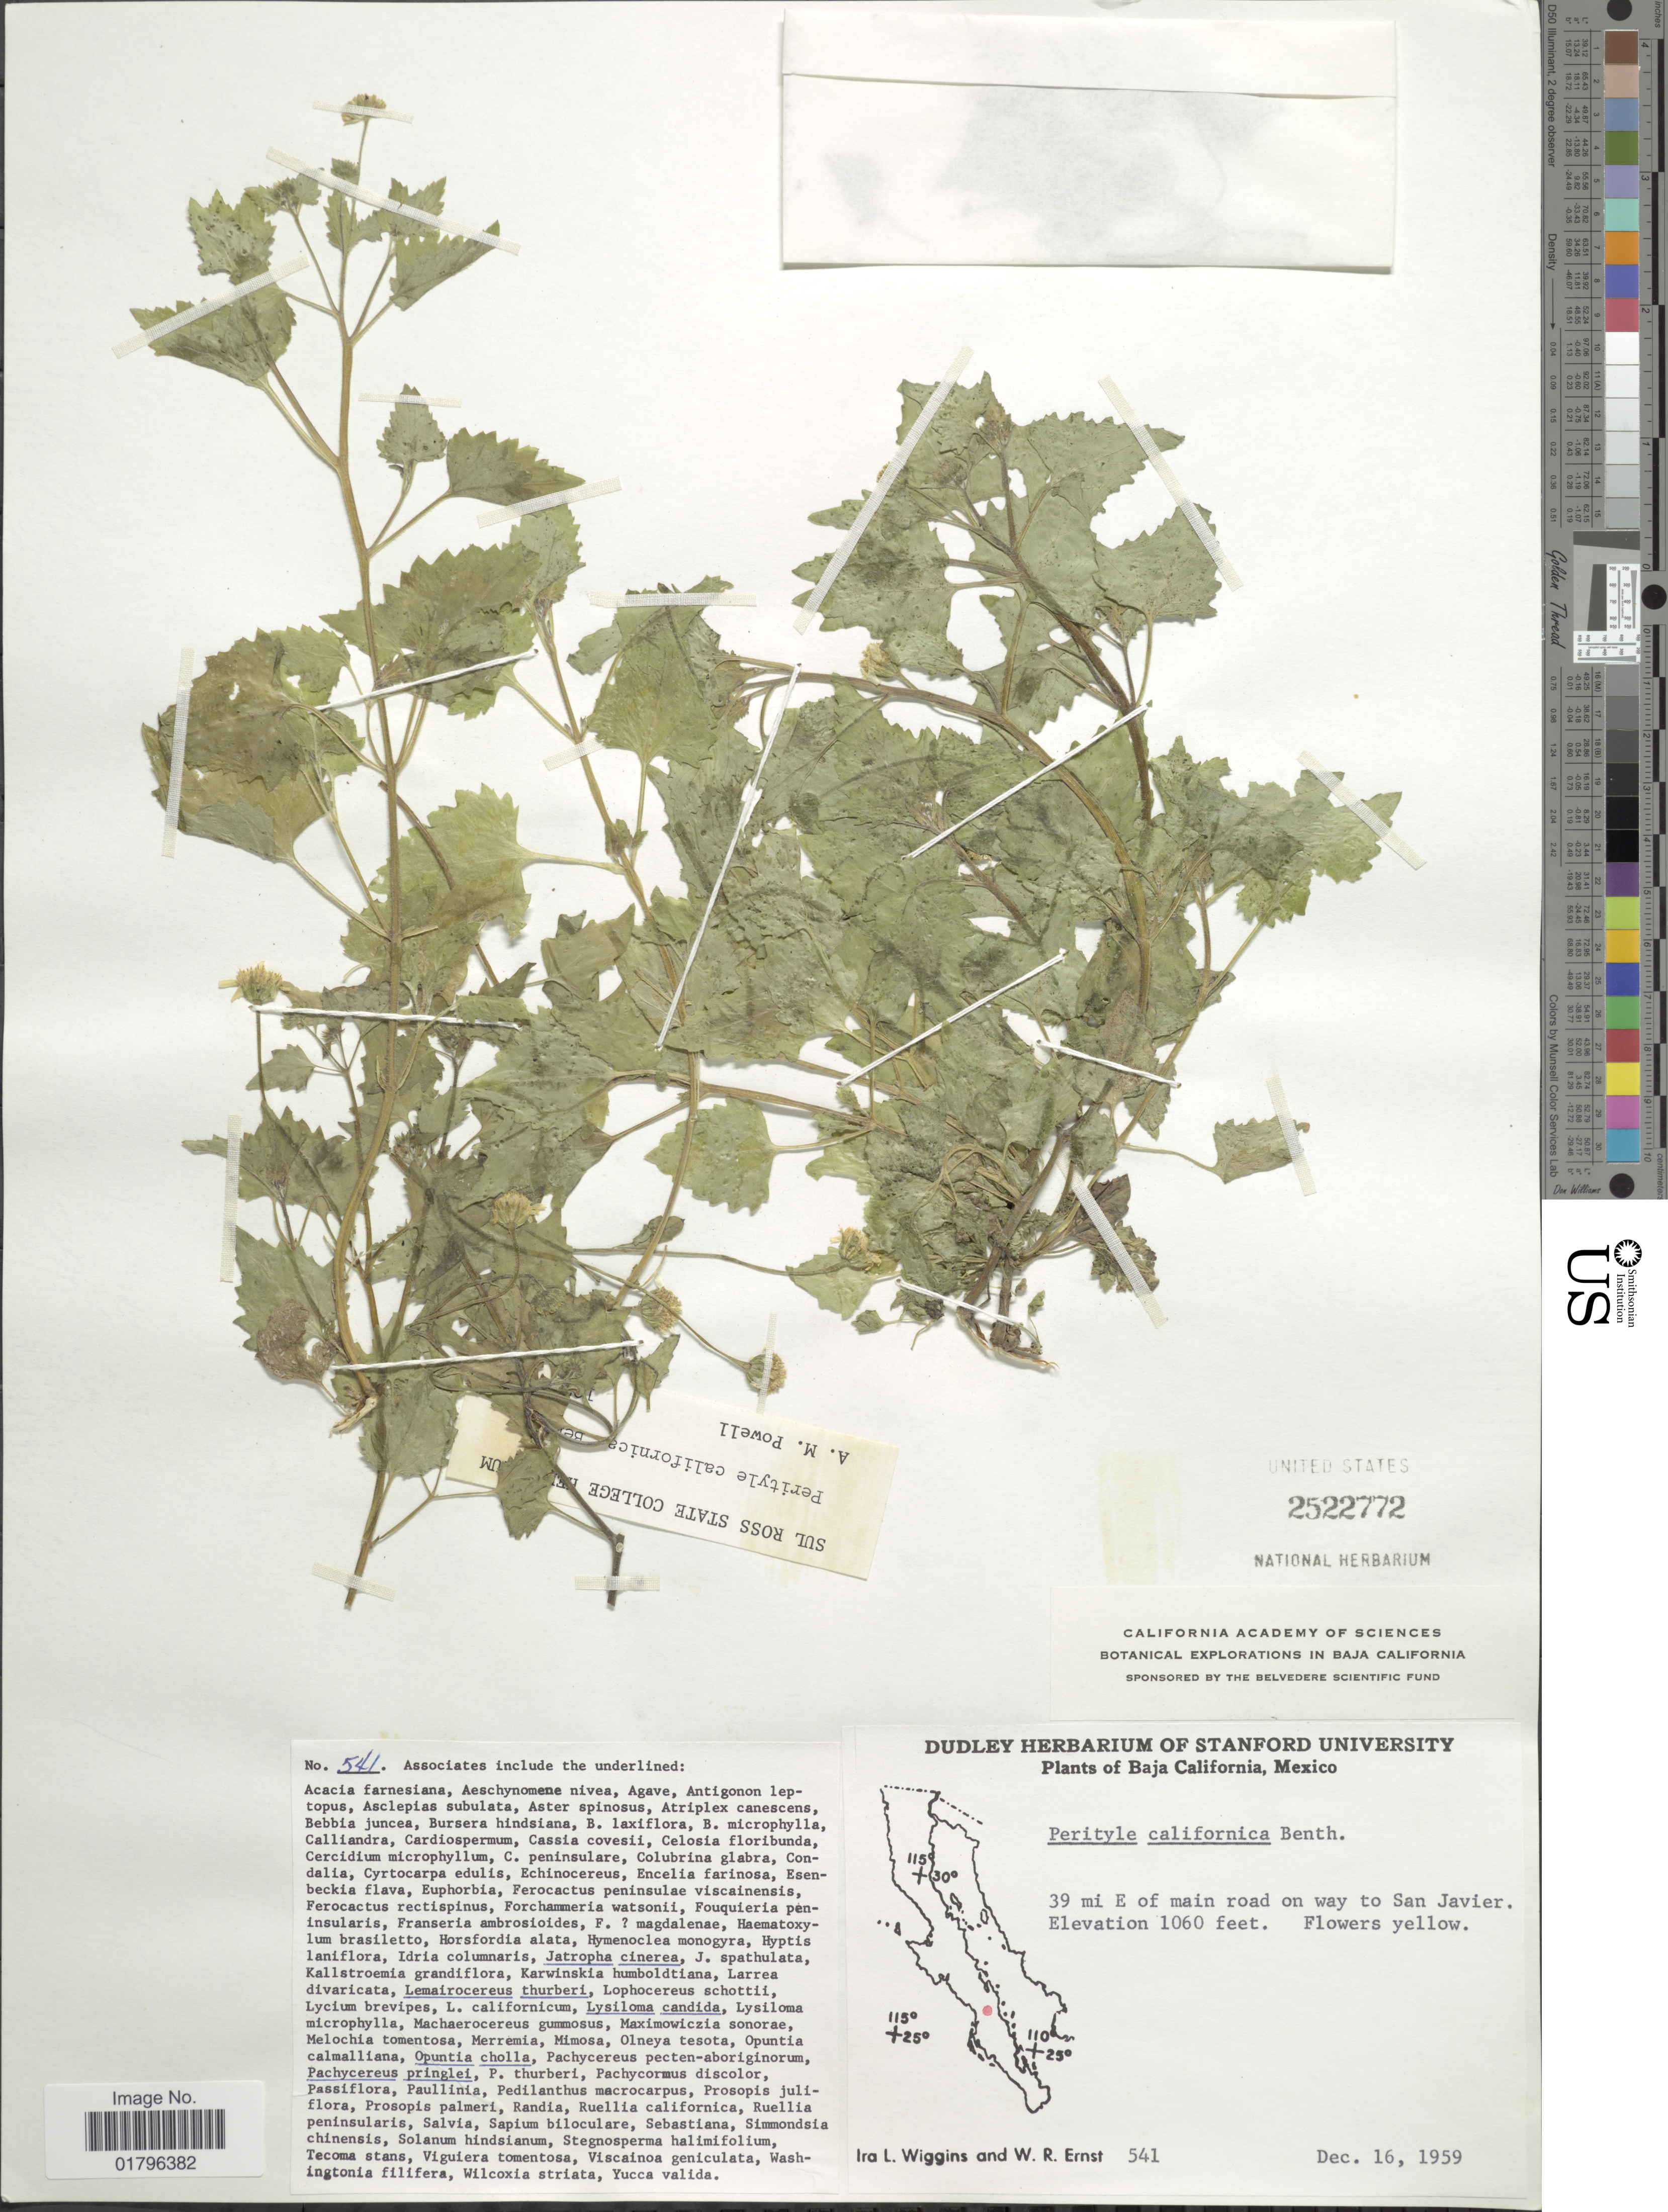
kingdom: Plantae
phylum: Tracheophyta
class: Magnoliopsida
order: Asterales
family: Asteraceae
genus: Perityle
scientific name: Perityle californica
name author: Benth.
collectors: I. L. Wiggins & W. R. Ernst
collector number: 541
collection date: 1959-12-16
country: Mexico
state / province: Baja California Sur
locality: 39 mi E of main road on way to San Javier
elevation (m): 323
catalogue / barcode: US 2522772